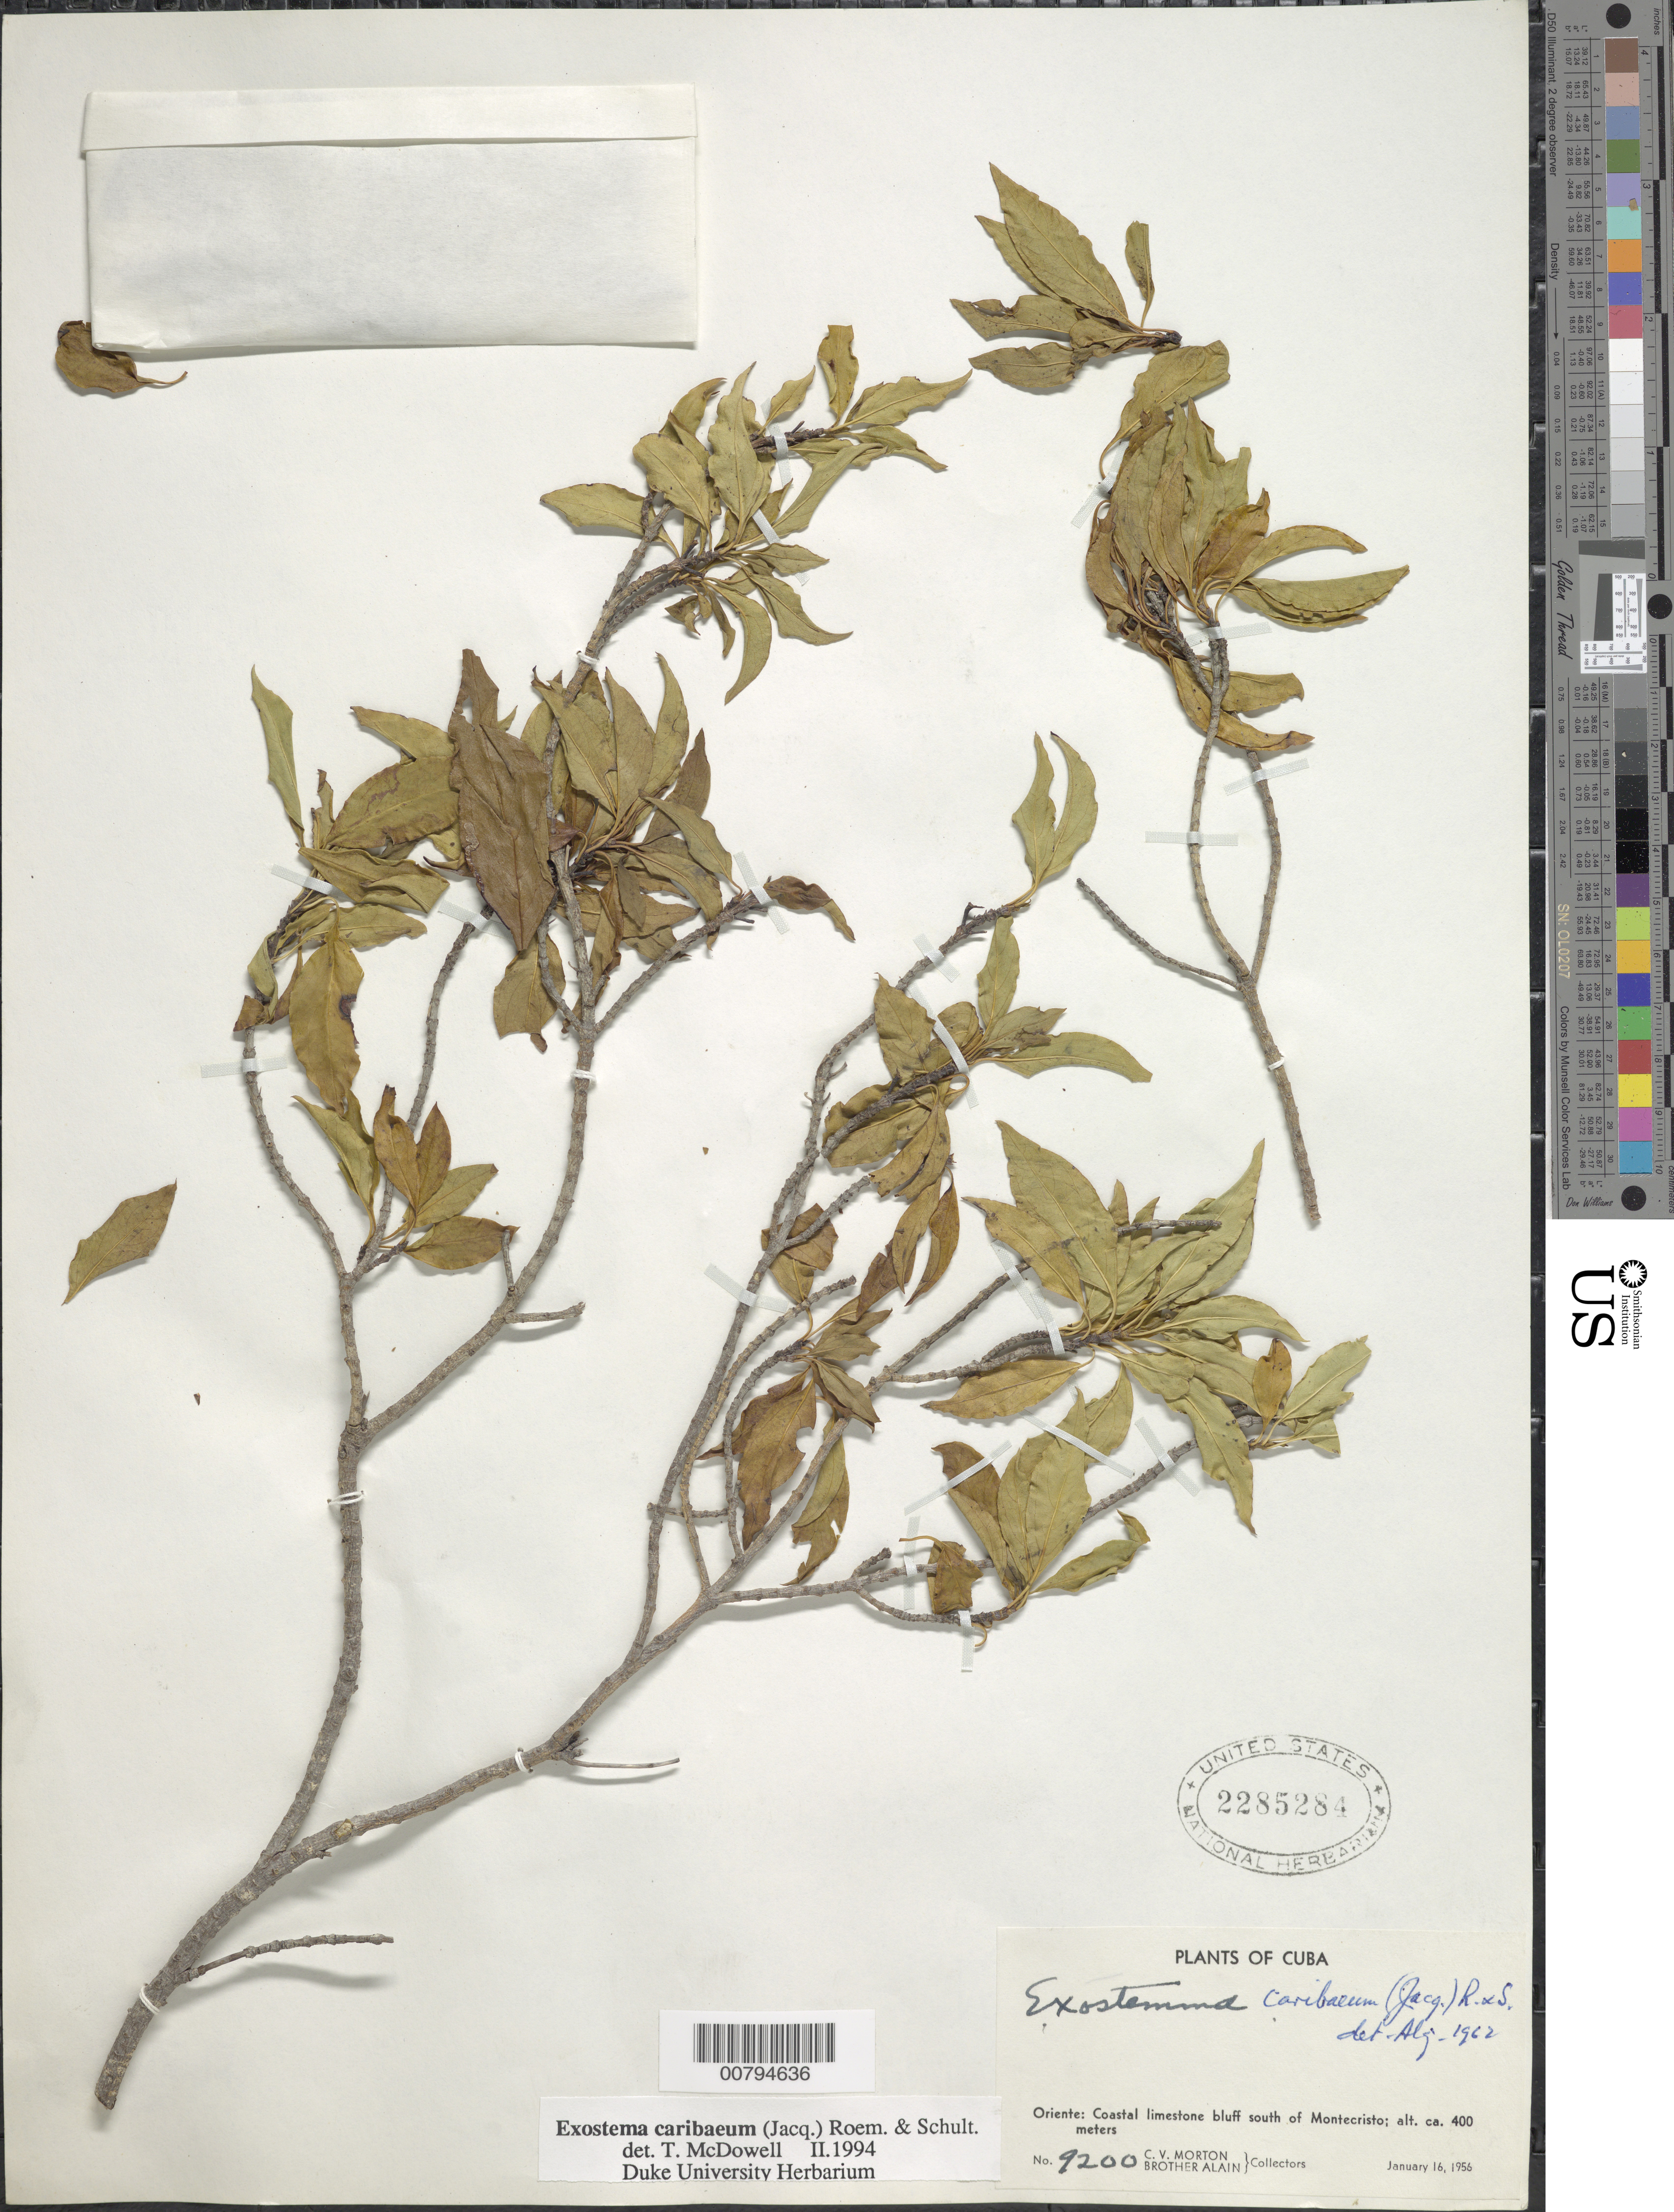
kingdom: Plantae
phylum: Tracheophyta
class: Magnoliopsida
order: Gentianales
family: Rubiaceae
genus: Exostema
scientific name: Exostema caribaeum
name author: (Jacq.) Roem. & Schult.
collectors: C. V. Morton & A. H. Liogier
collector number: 9200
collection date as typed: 16 Jan 1956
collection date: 1956-01-16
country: Cuba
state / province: Oriente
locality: Coastal bluff south of Montecristo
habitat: Coastal limestone bluff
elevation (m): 400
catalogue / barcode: US 2285284